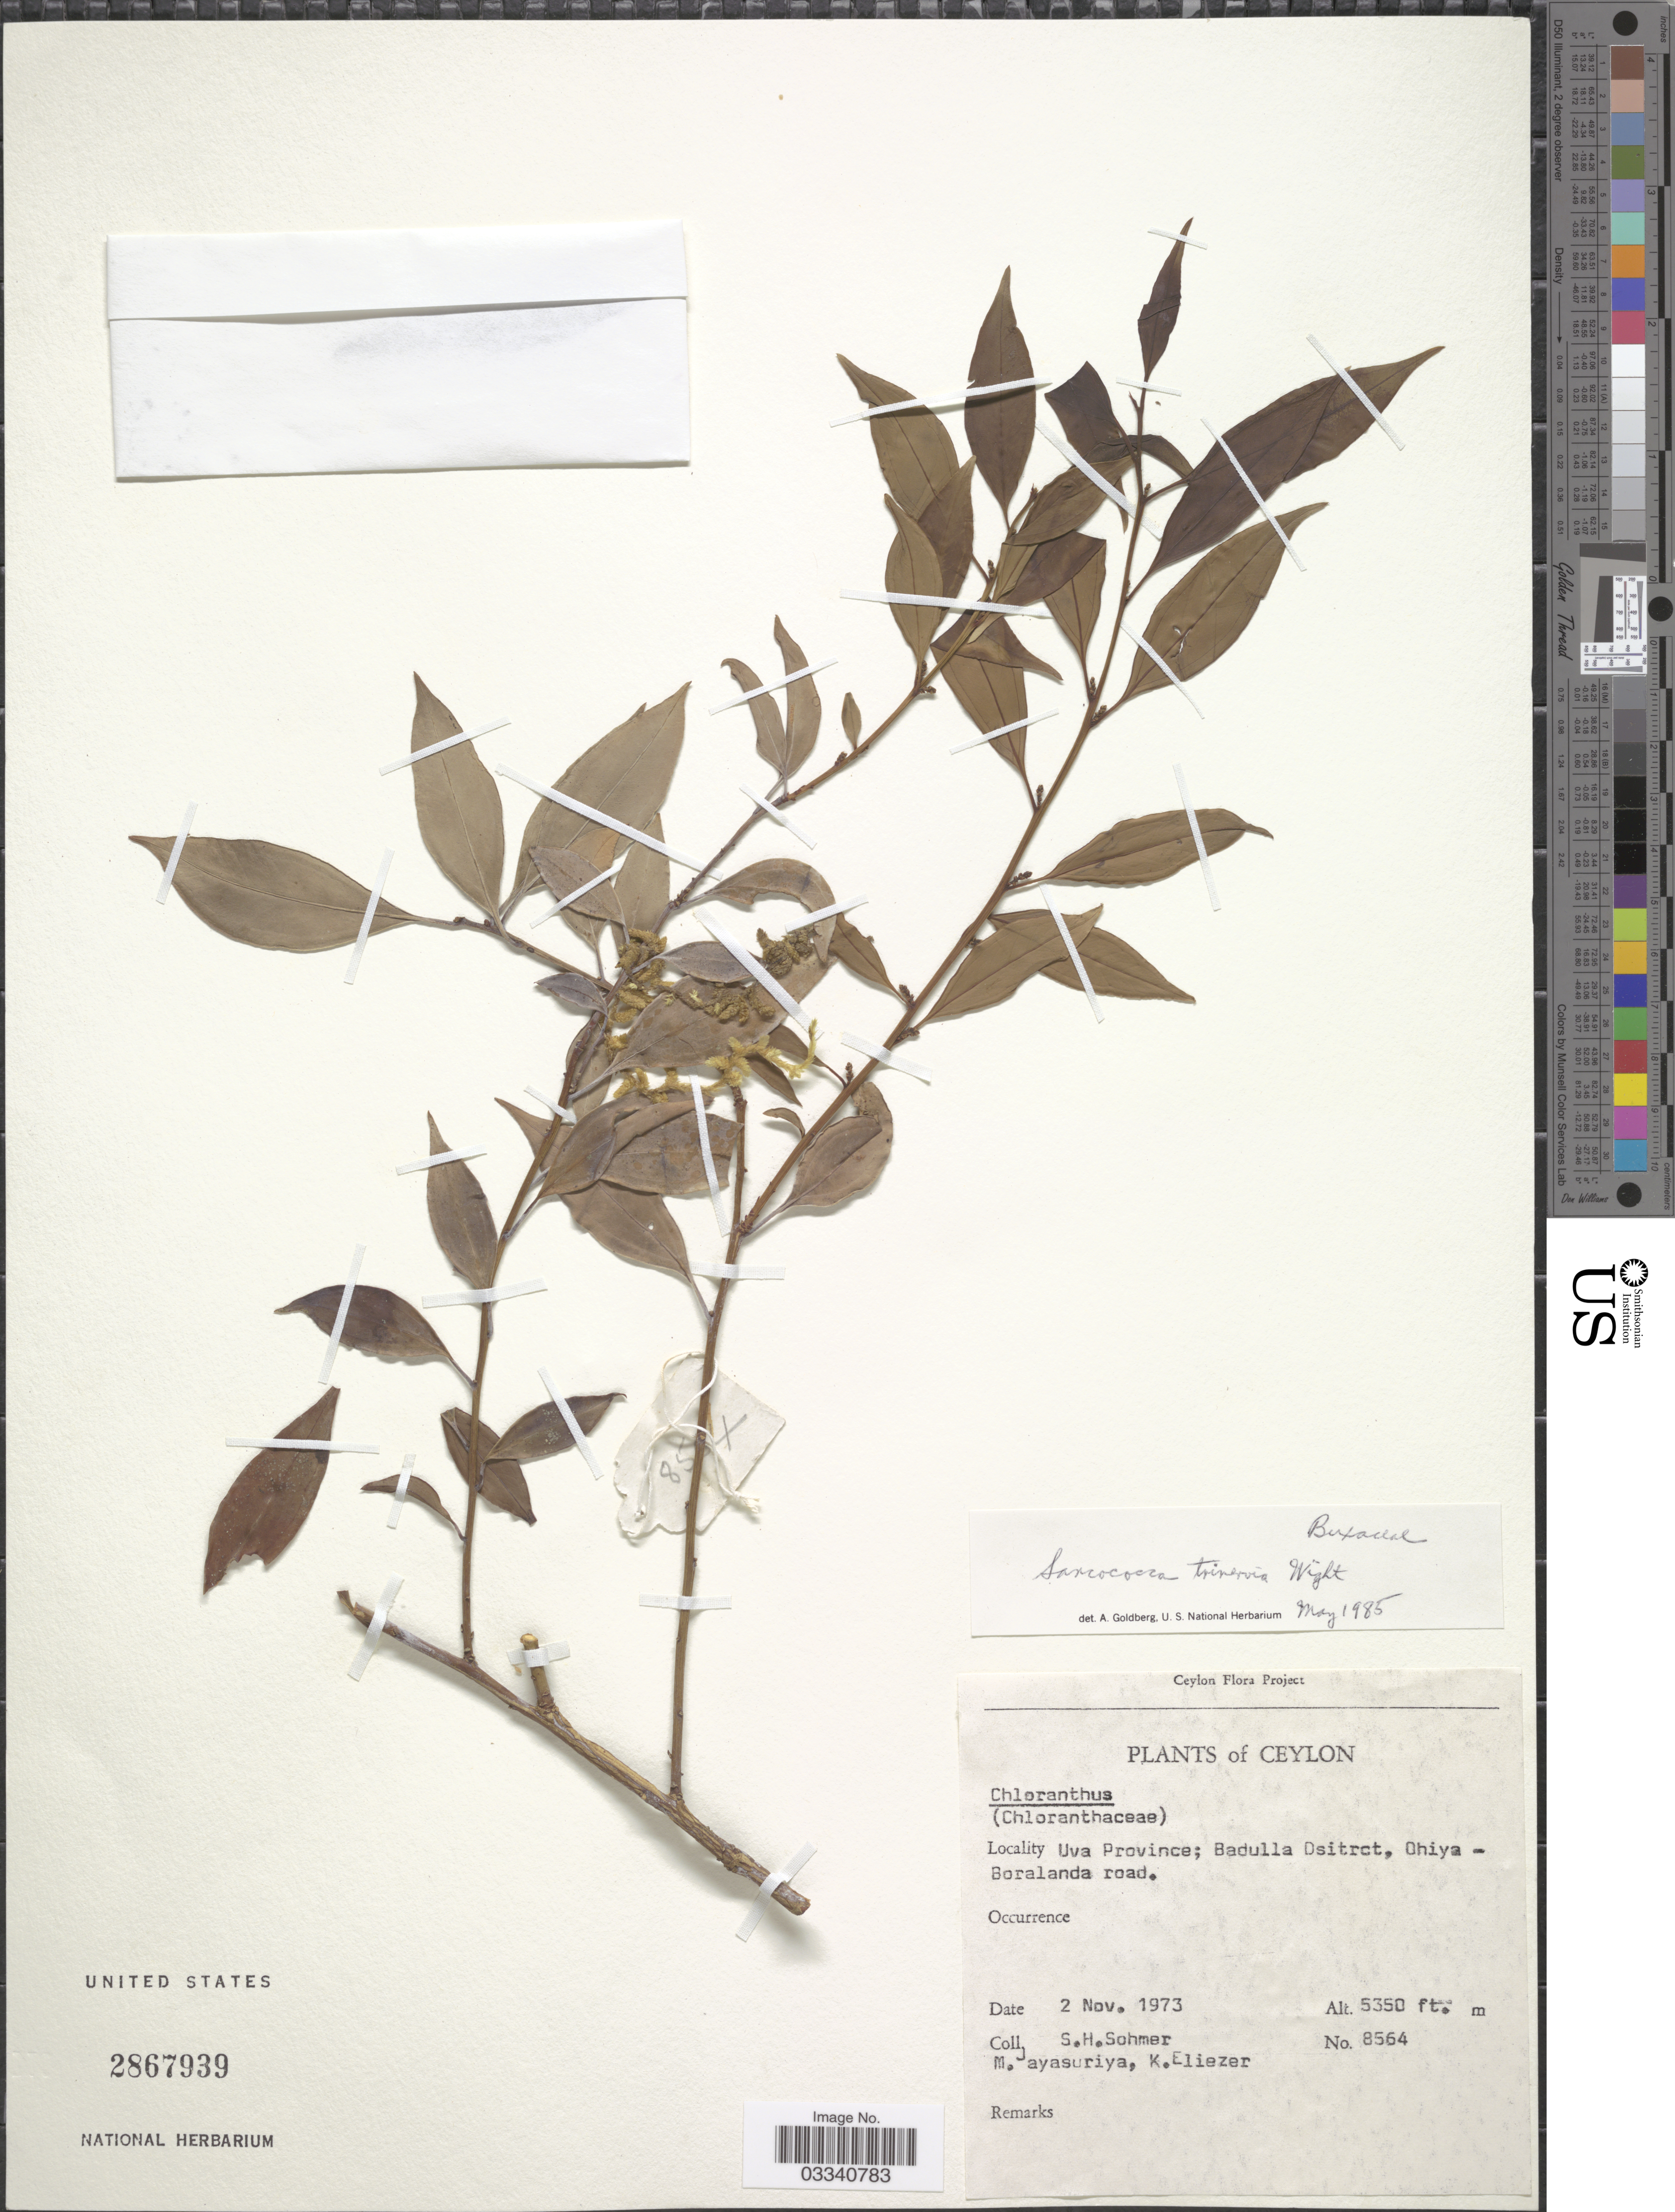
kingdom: Plantae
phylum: Tracheophyta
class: Magnoliopsida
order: Buxales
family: Buxaceae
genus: Sarcococca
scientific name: Sarcococca zeylanica var. zeylanica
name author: Baill.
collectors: S. H. Sohmer, M. Jayasuriya & K. Eliezer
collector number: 8564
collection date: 1973-11-02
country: Sri Lanka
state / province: Uva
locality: Ceylon. Badulla District, Ohiya-Boralanda road.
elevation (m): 1631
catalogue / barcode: US 2867939